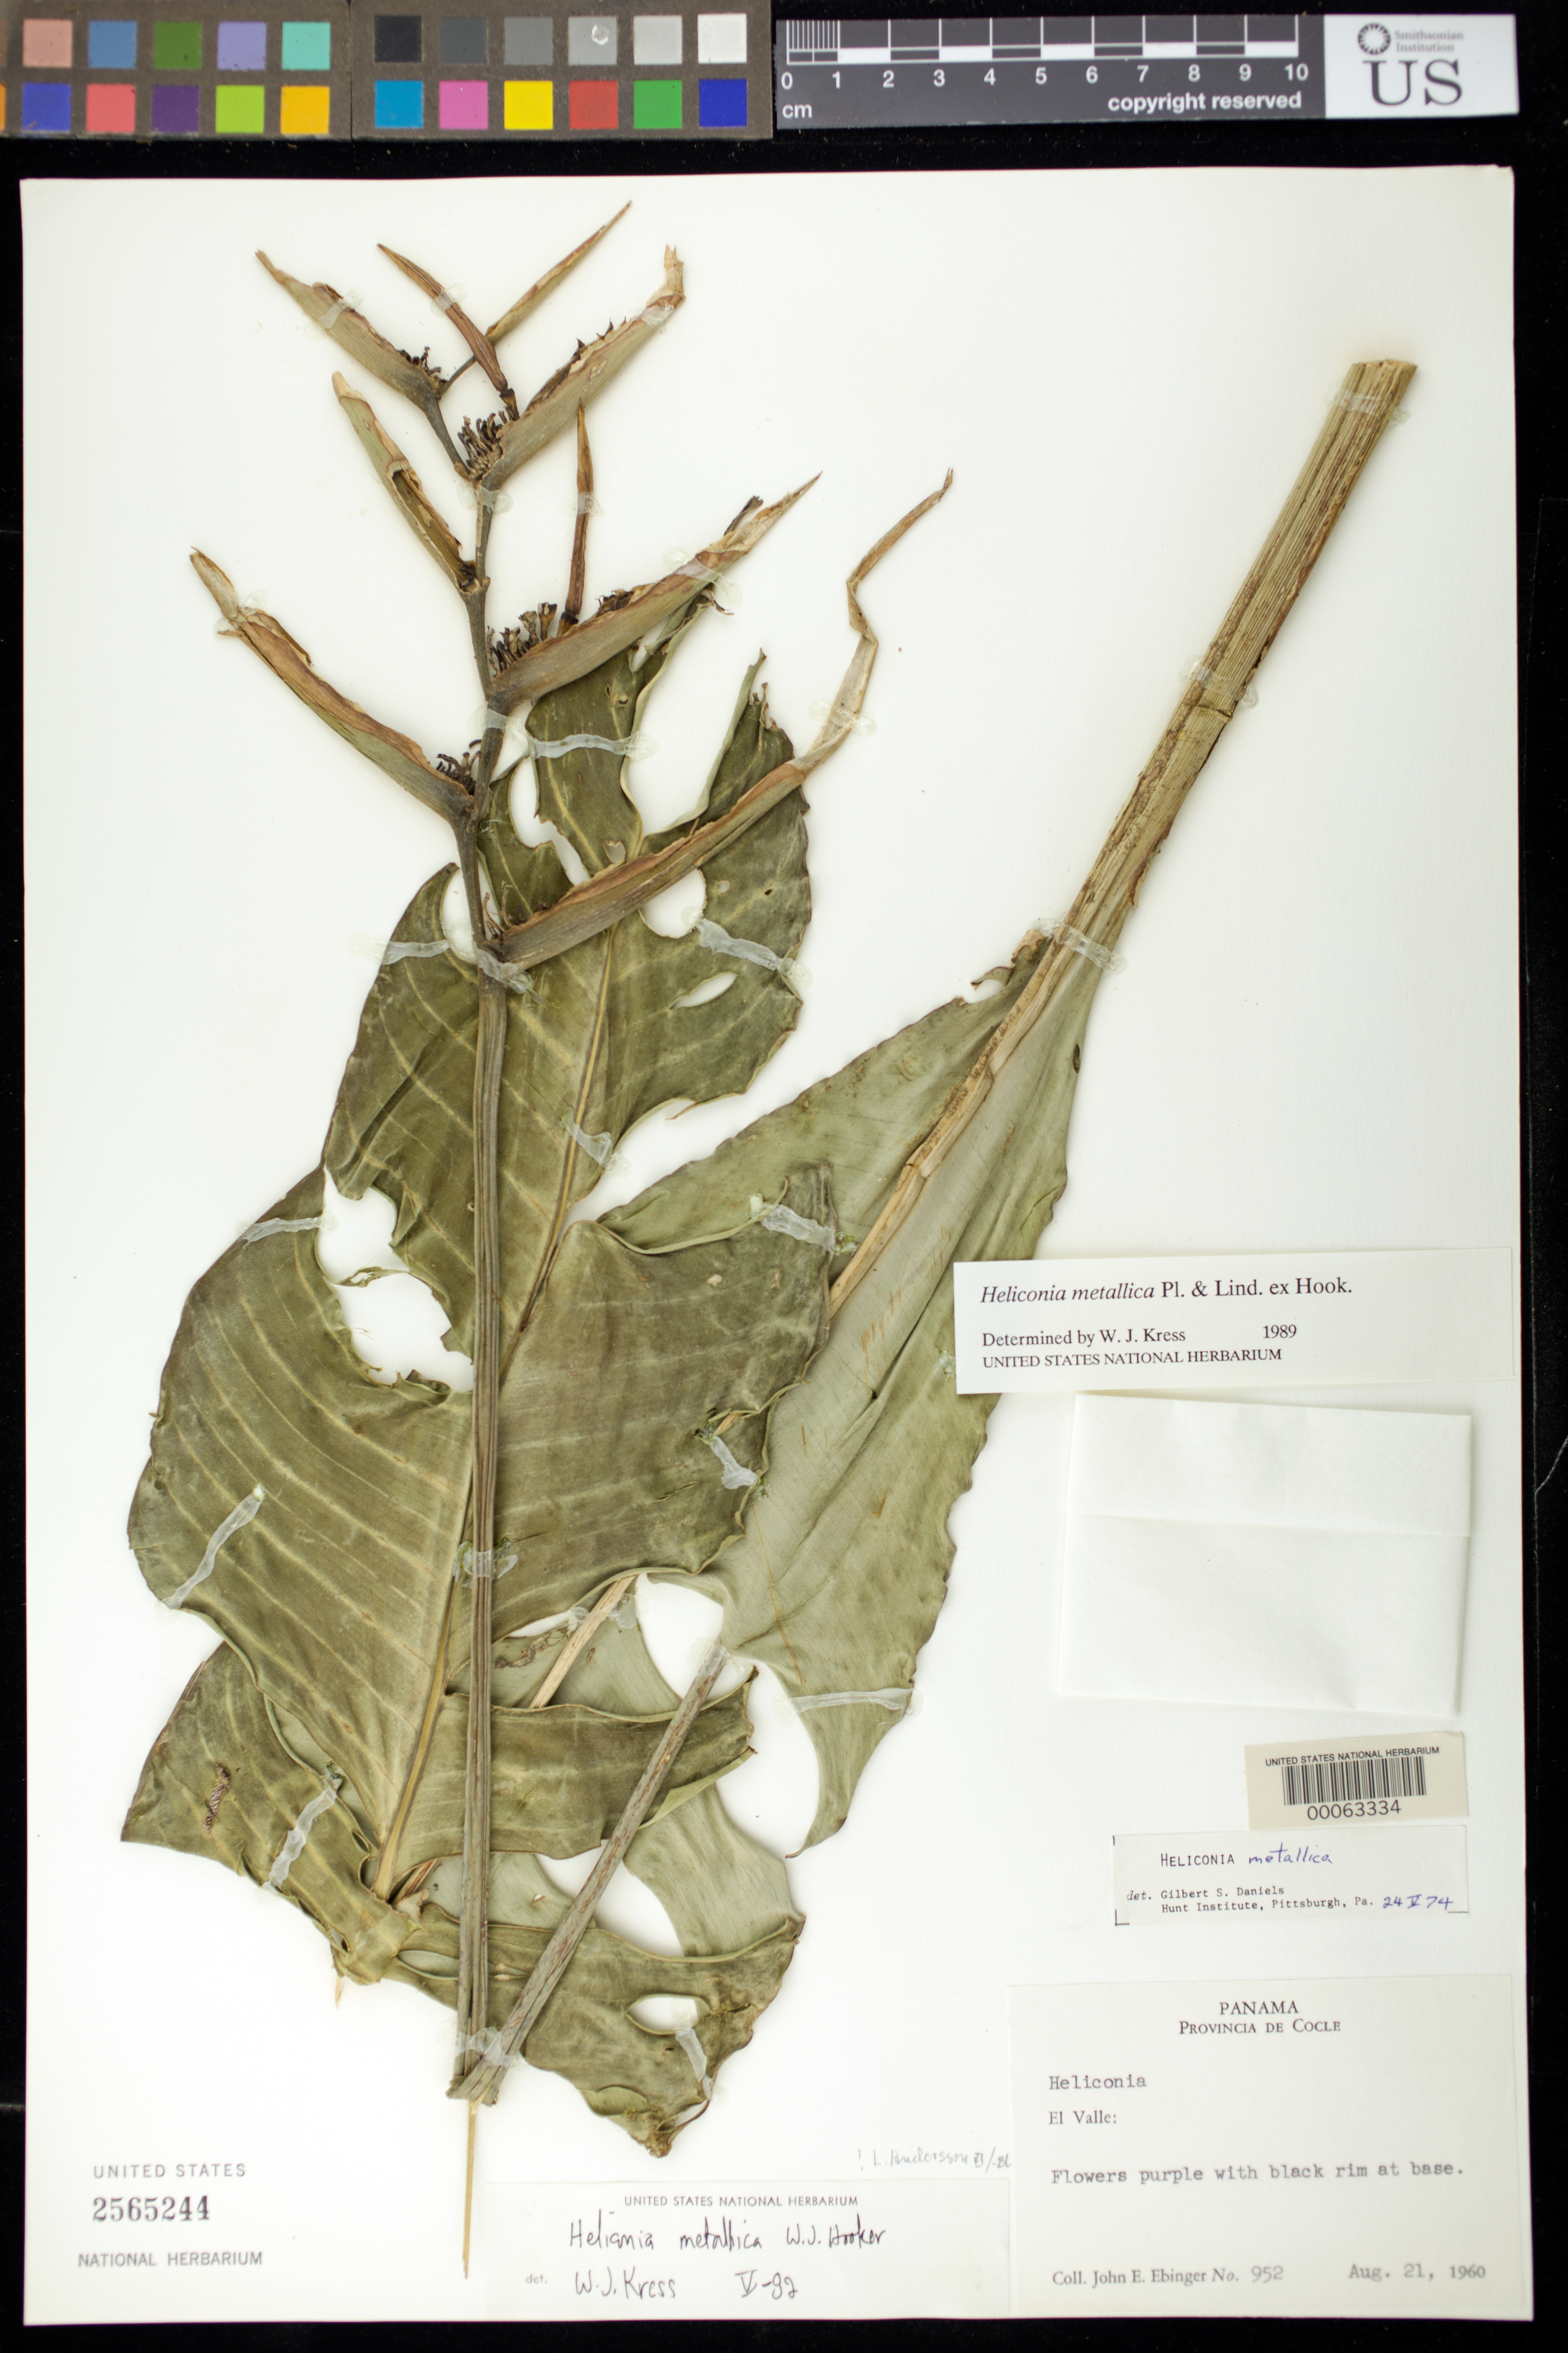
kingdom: Plantae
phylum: Tracheophyta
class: Liliopsida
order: Zingiberales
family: Heliconiaceae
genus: Heliconia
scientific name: Heliconia metallica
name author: Planch. & Linden ex Hook.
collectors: J. Ebinger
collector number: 952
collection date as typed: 21 Aug 1960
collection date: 1960-08-21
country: Panama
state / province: Coclé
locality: El Valle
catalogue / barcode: US 2565244